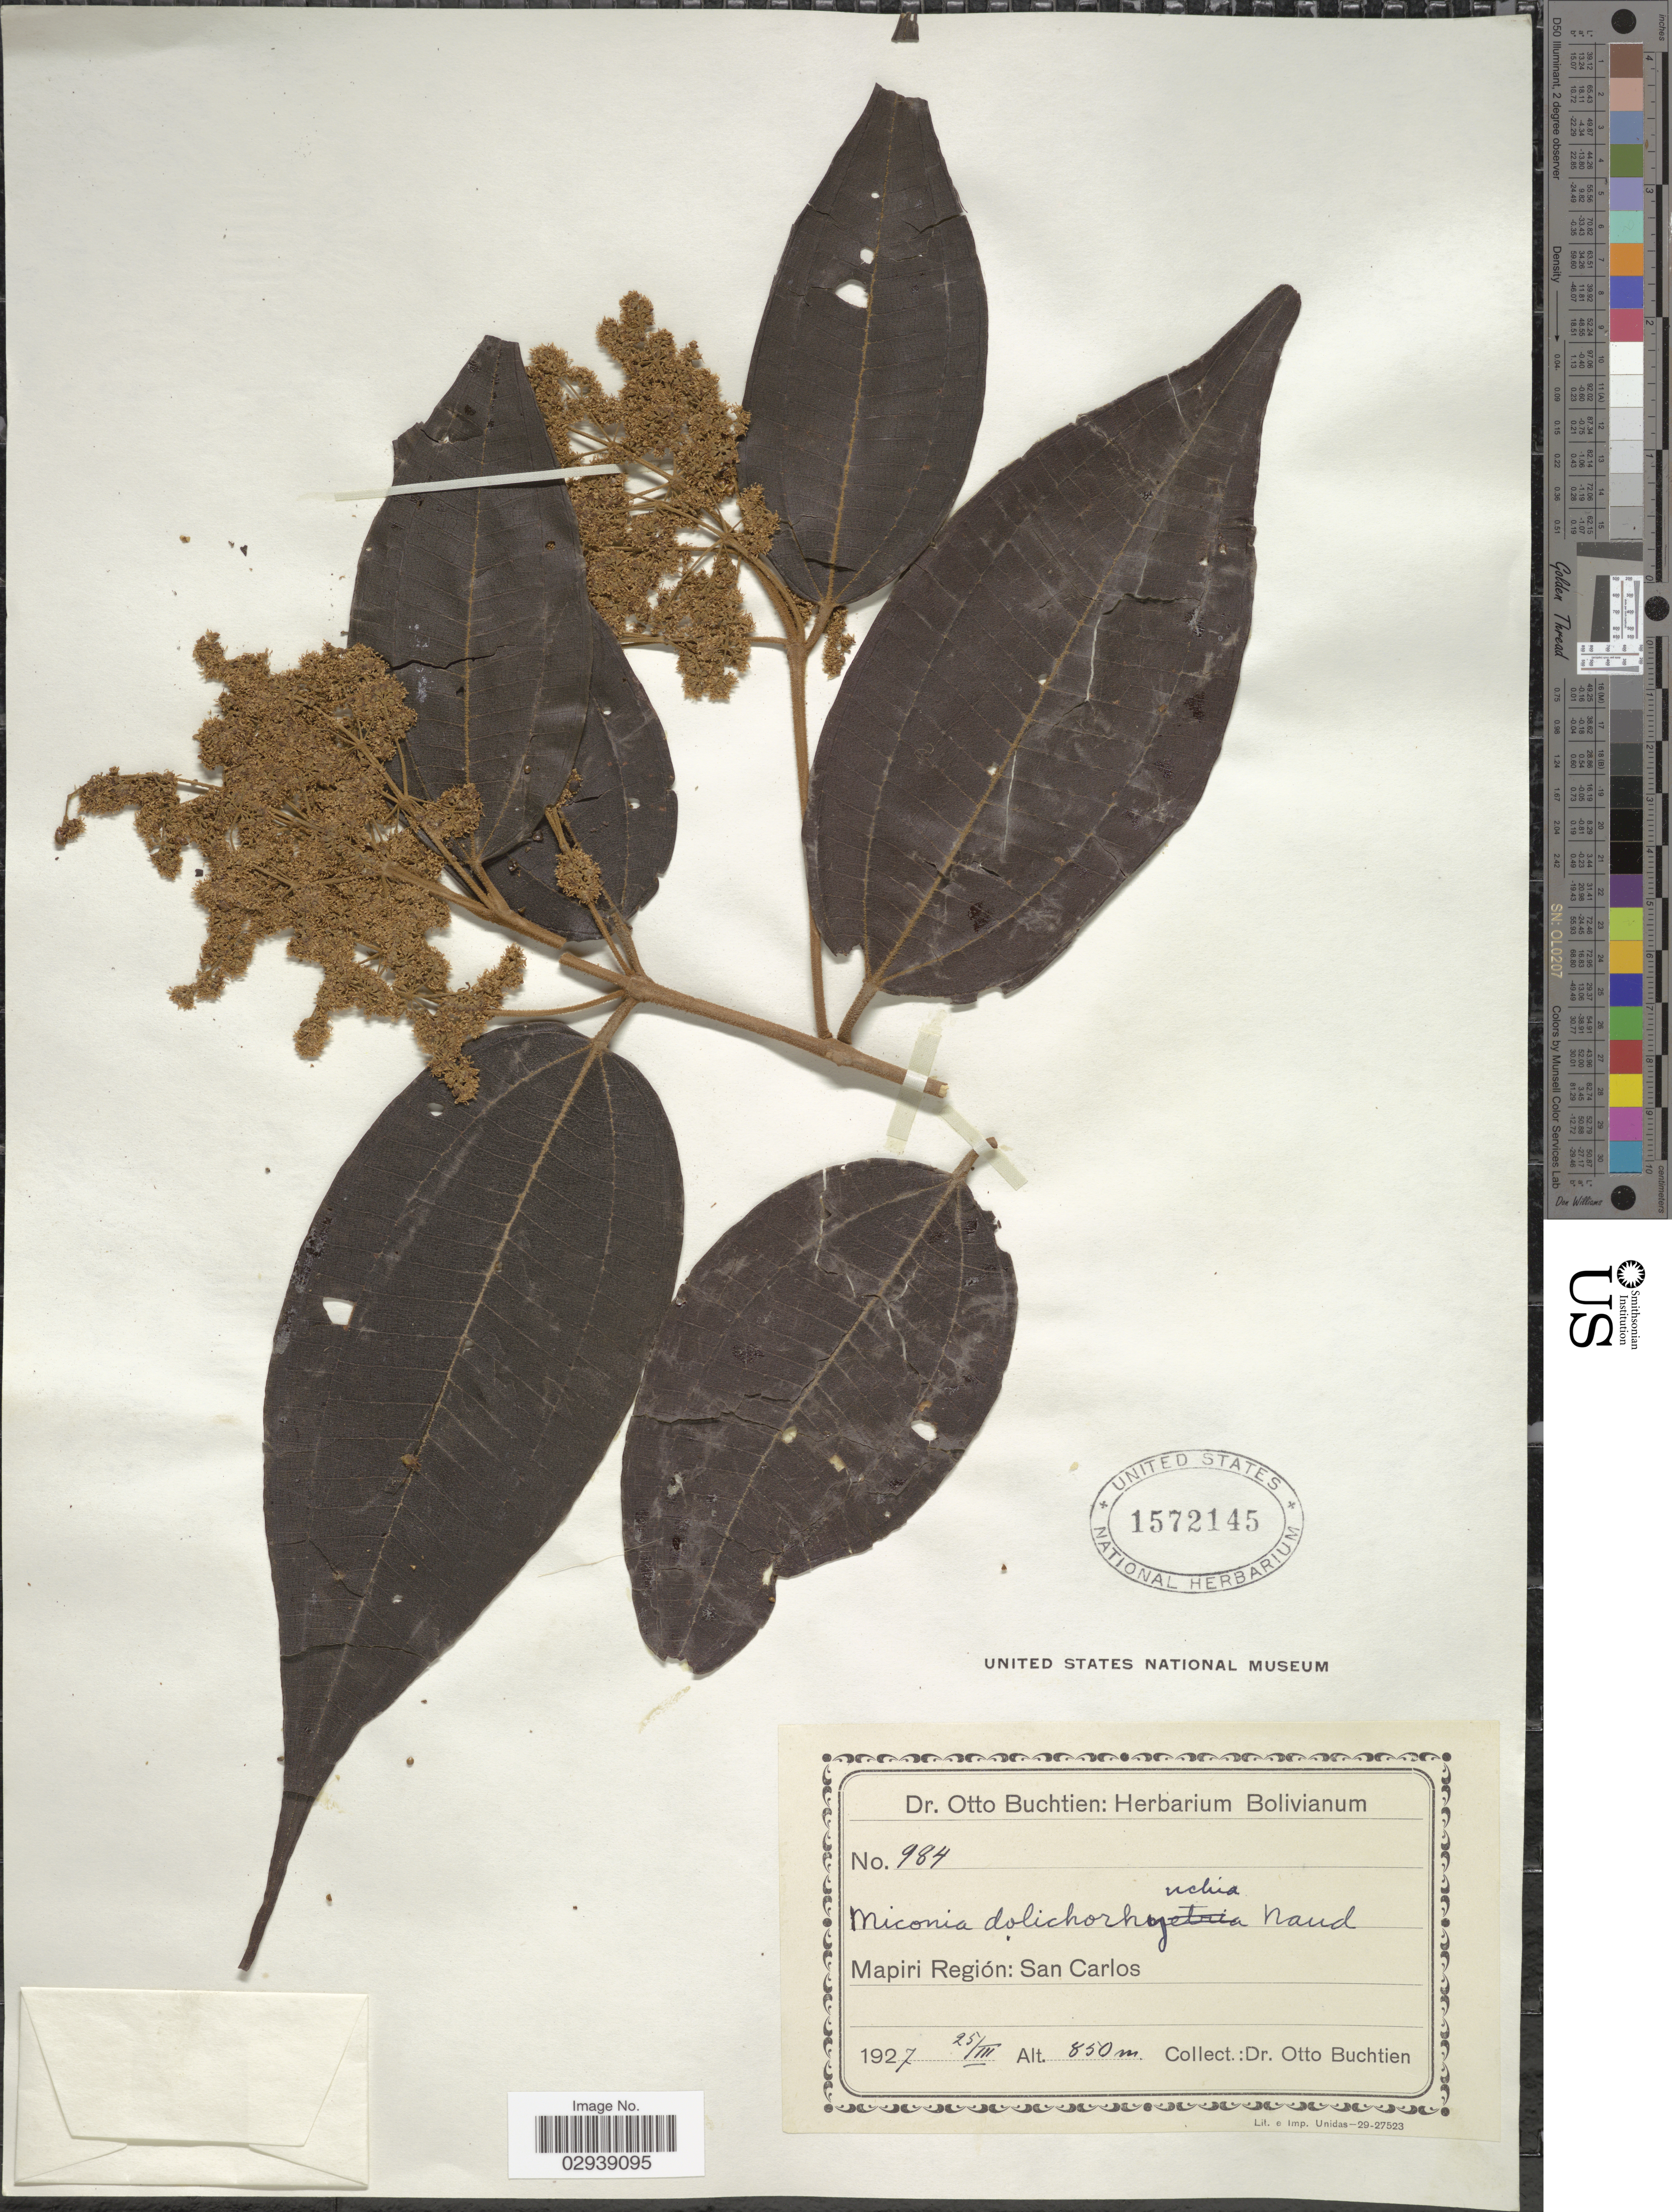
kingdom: Plantae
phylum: Tracheophyta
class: Magnoliopsida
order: Myrtales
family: Melastomataceae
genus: Miconia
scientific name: Miconia dolichorrhyncha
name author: Naudin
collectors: O. Buchtien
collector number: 984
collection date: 1927-03-25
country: Bolivia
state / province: La Paz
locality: Mapiri Región: San Carlos.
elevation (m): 850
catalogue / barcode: US 1572145